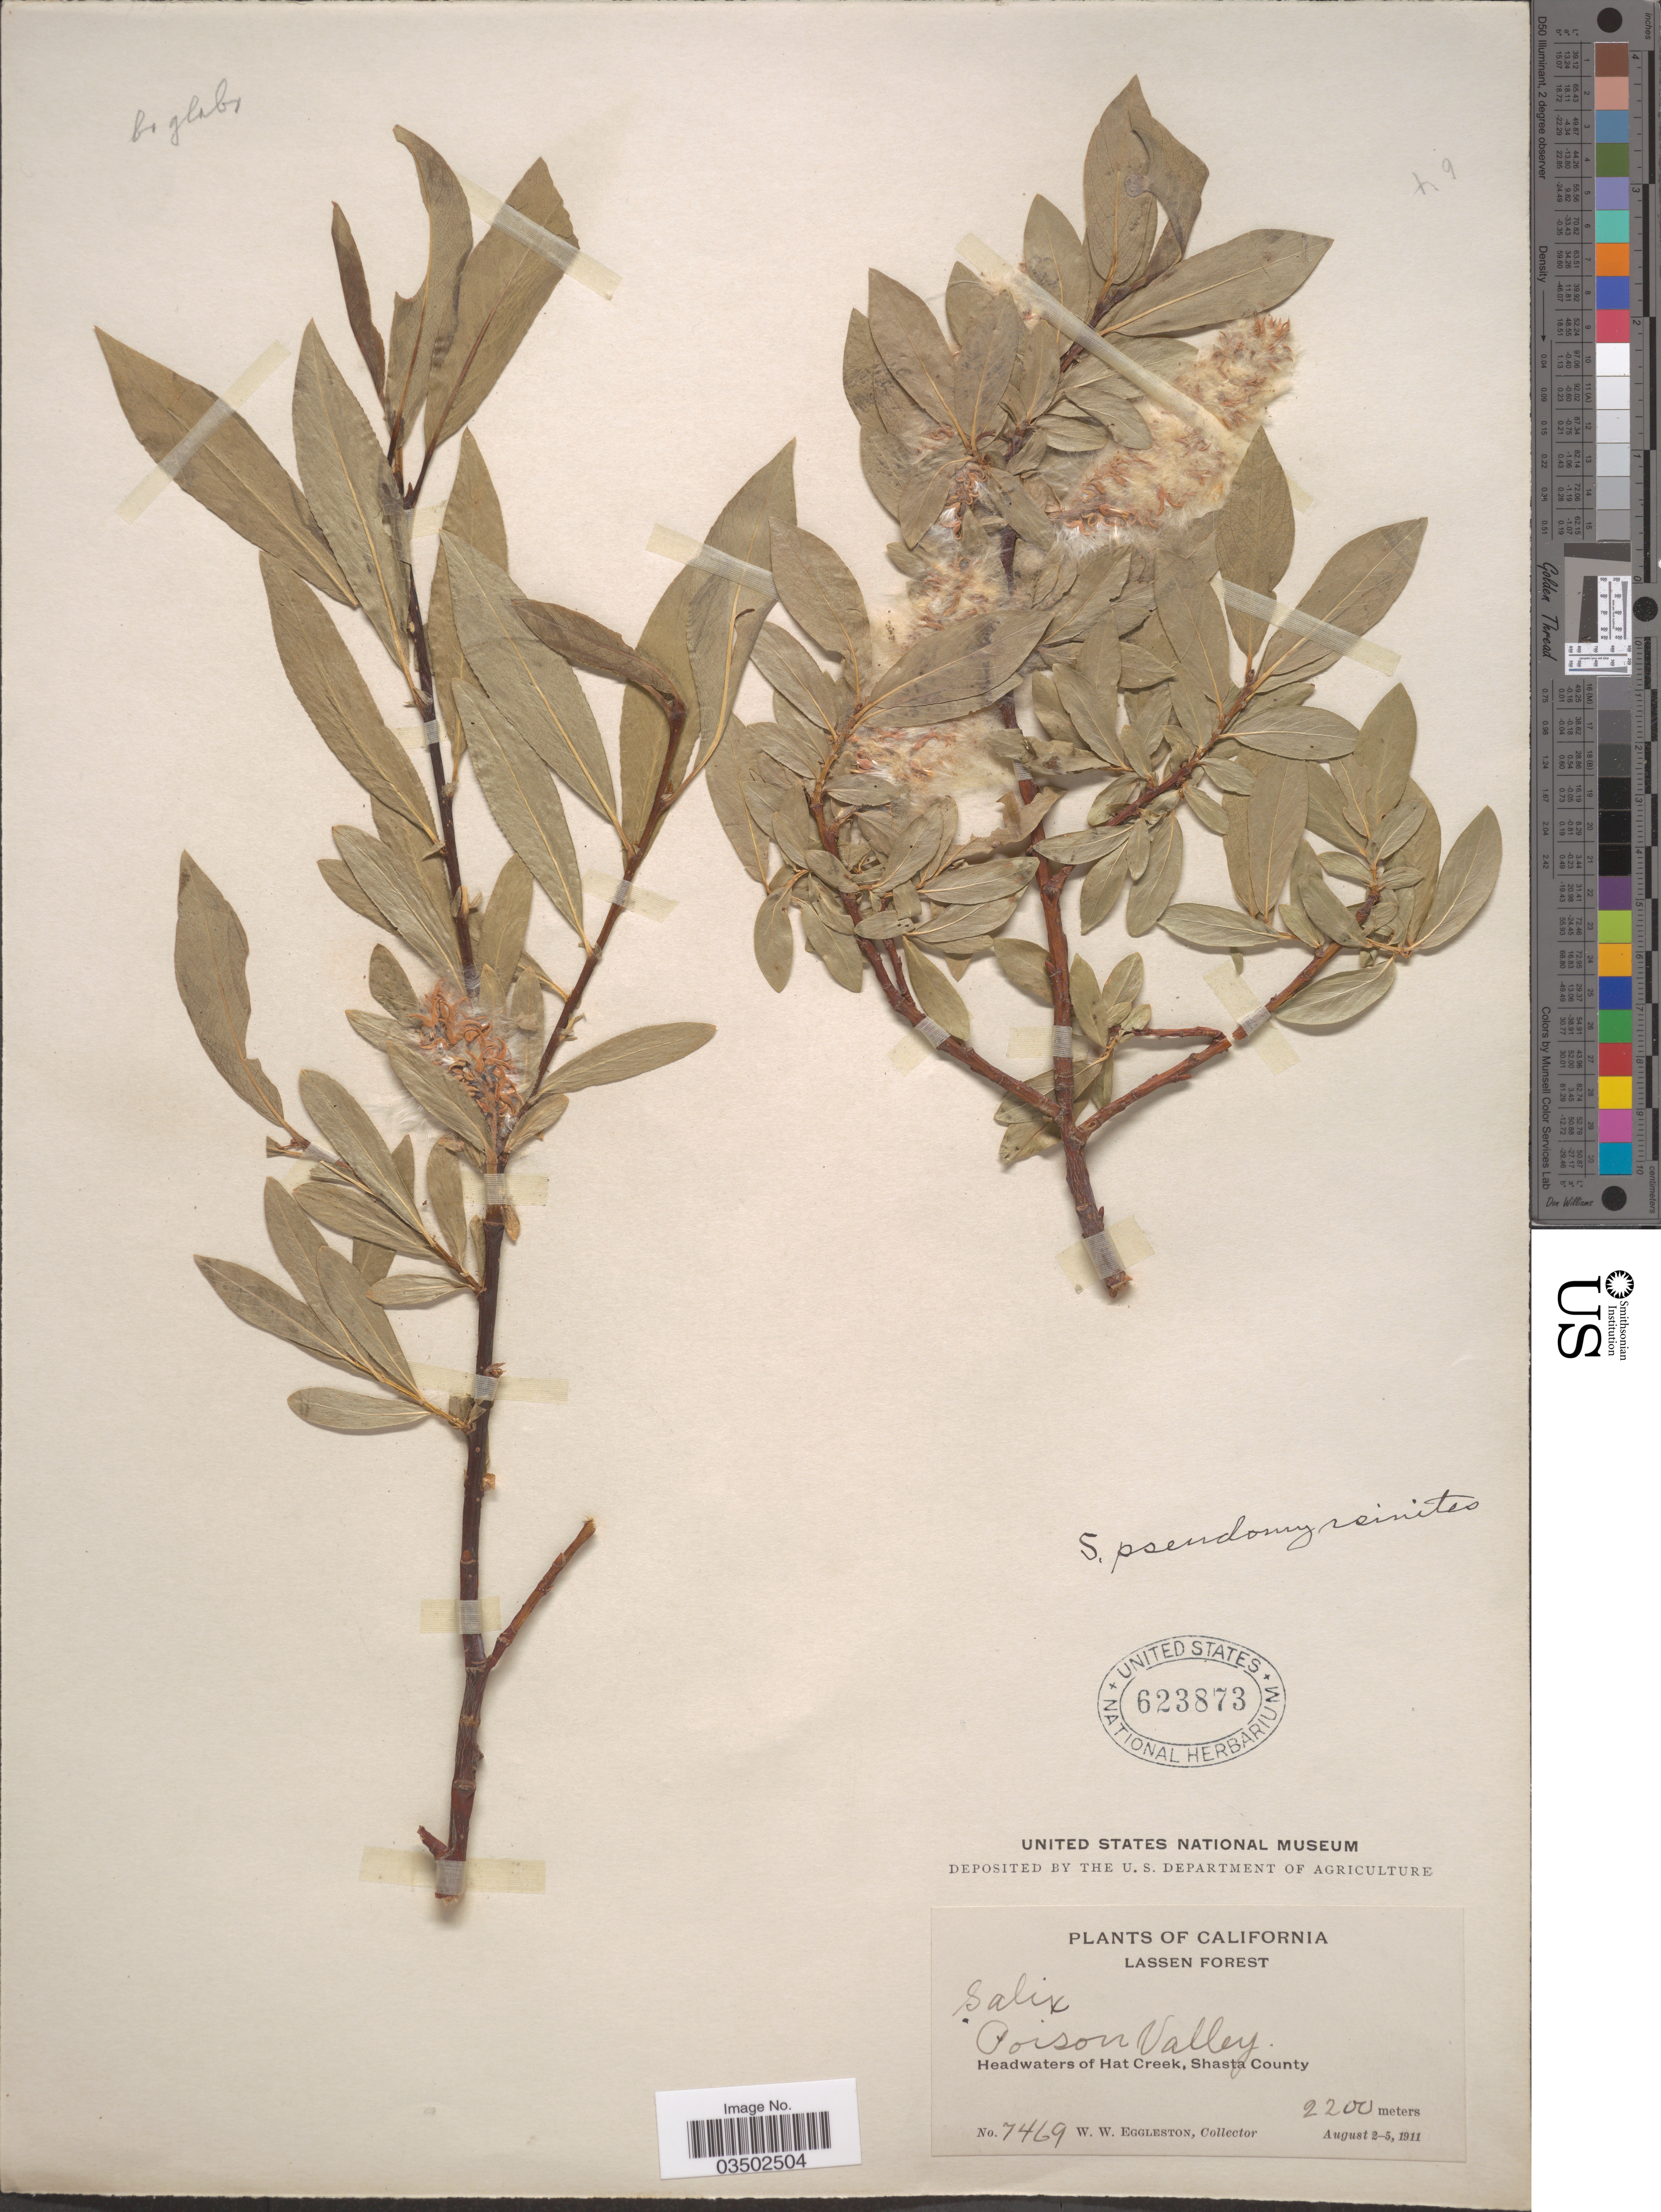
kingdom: Plantae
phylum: Tracheophyta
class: Magnoliopsida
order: Malpighiales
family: Salicaceae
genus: Salix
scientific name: Salix pseudocordata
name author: (Andersson) Andersson ex Rydb.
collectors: W. W. Eggleston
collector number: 7469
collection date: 1911-08-02/1911-08-05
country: United States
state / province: California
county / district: Shasta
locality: Lassen Forest. Poison Valley. Headwaters of Hat Creek, Shasta County.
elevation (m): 2200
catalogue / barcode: US 623873